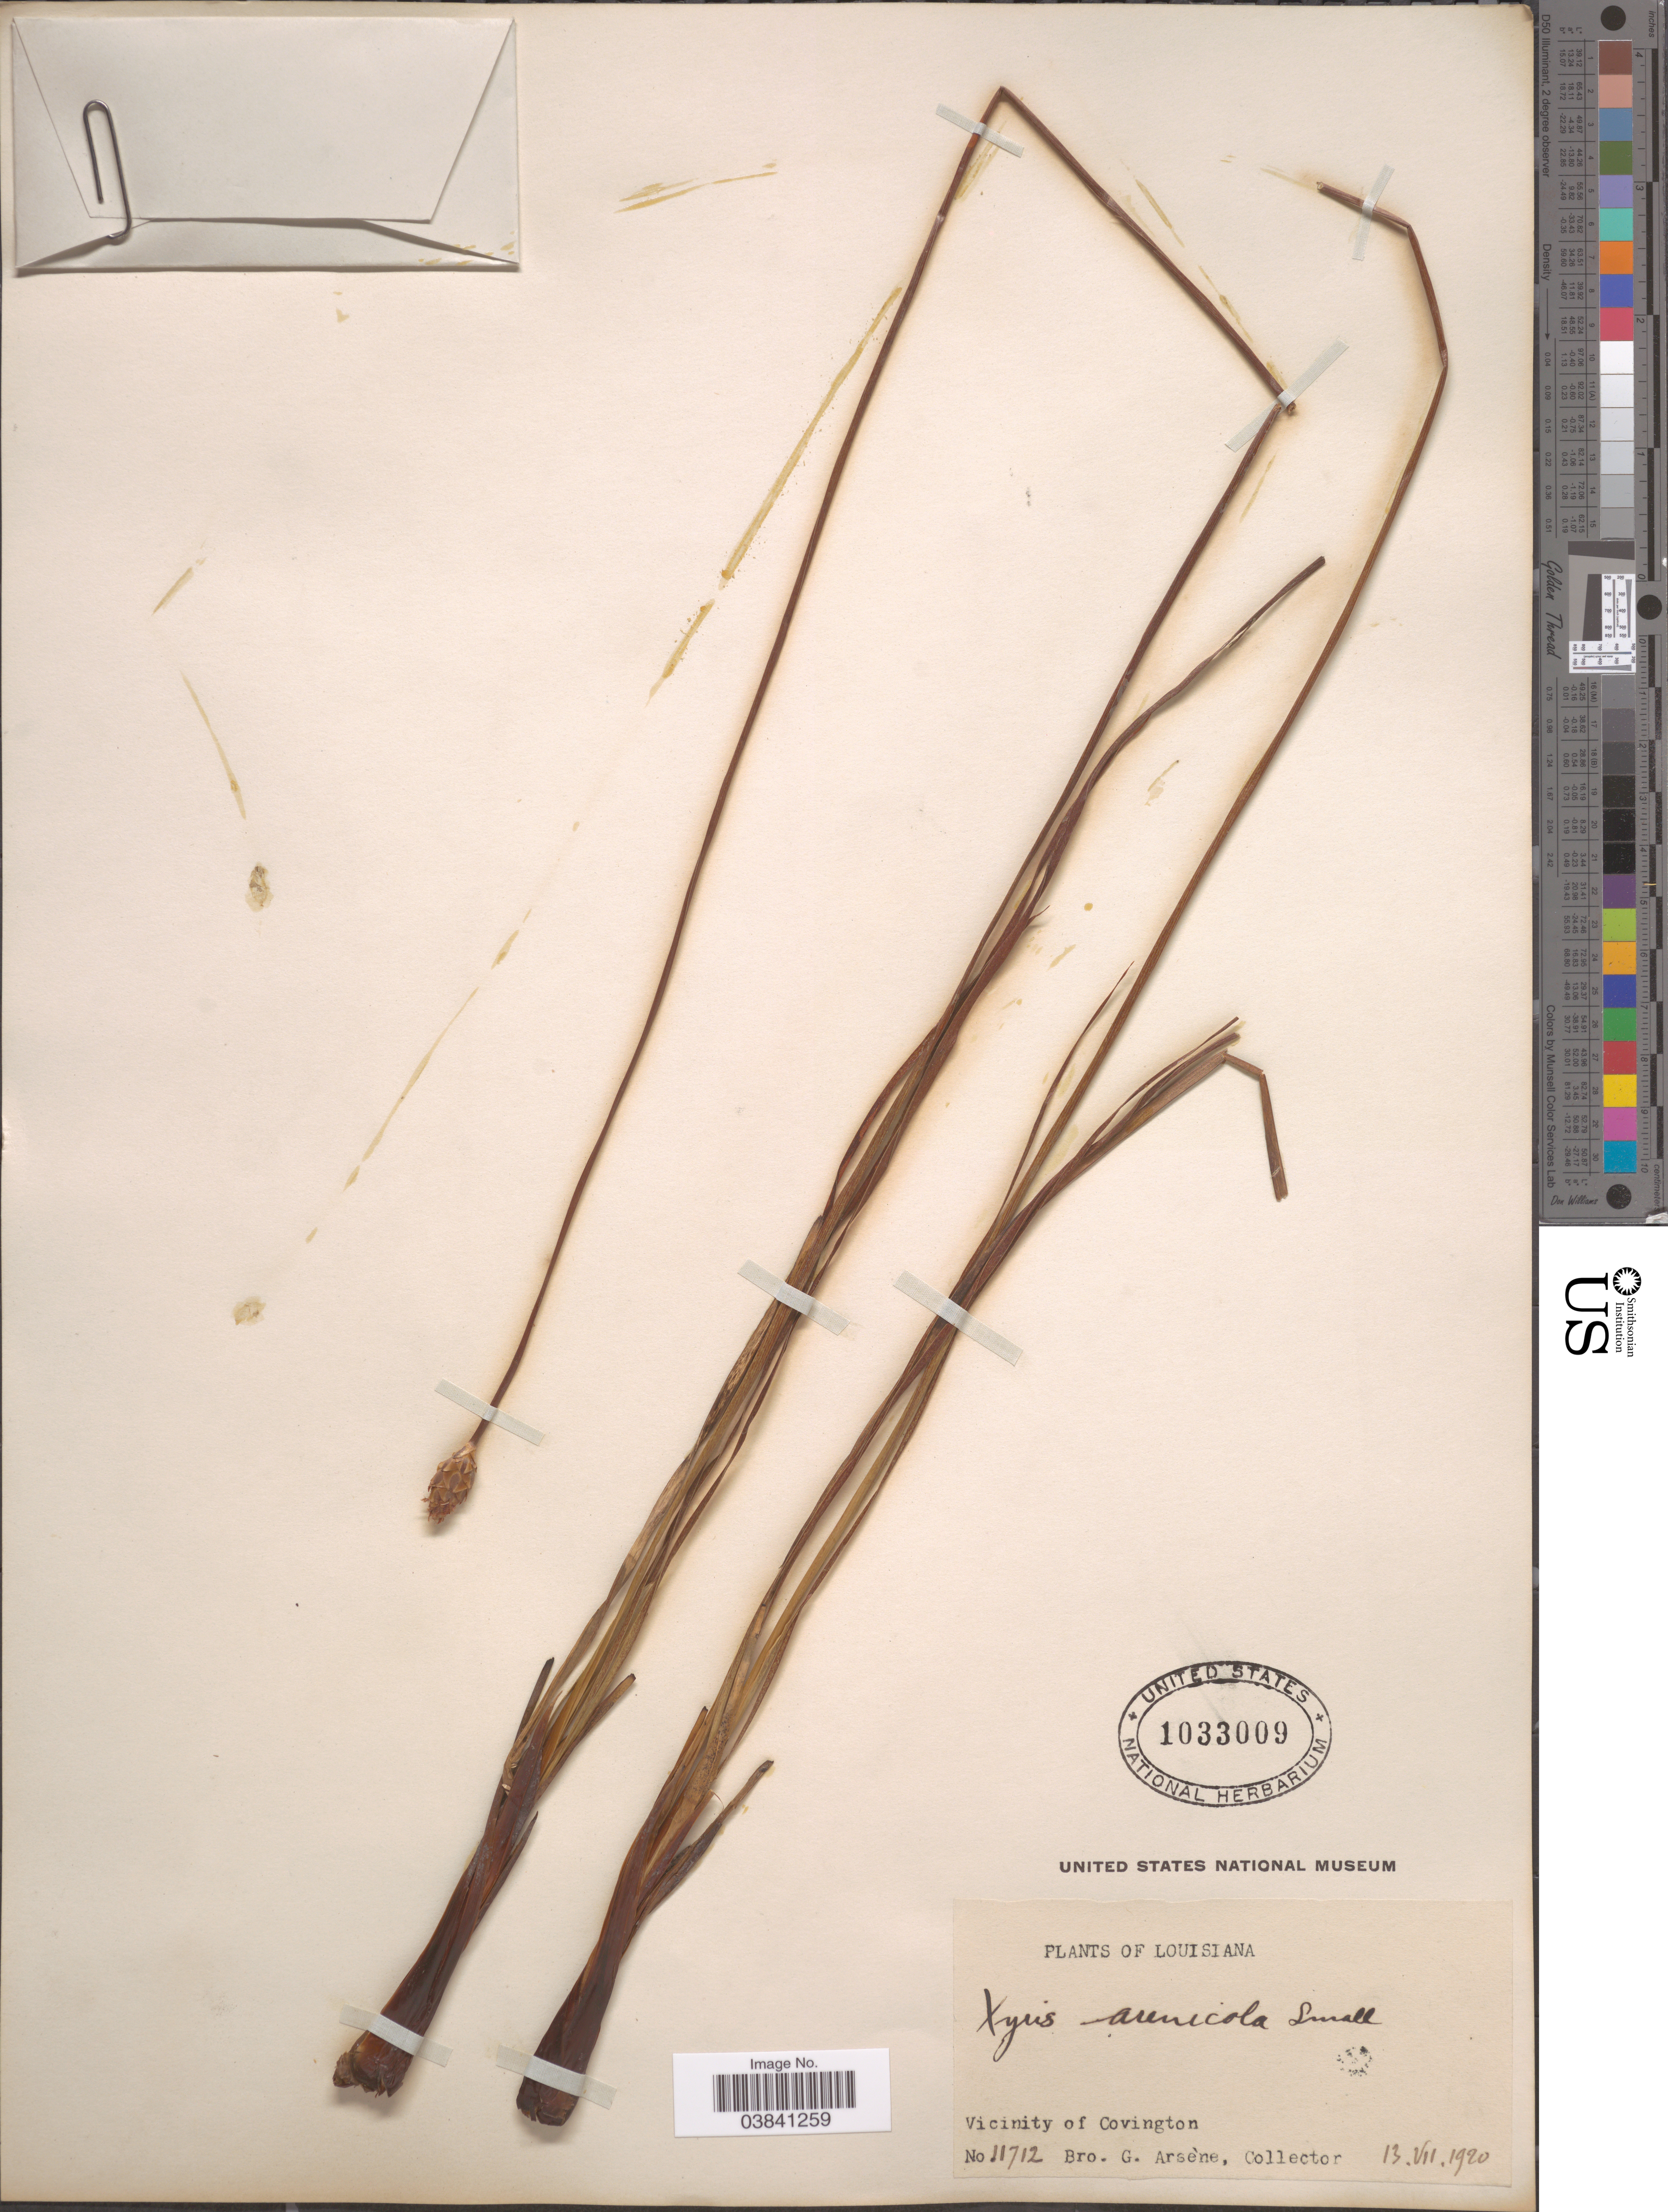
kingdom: Plantae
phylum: Tracheophyta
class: Liliopsida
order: Poales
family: Xyridaceae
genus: Xyris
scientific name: Xyris caroliniana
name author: Walter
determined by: Strong, Mark T., (BOT), Smithsonian Institution - National Museum of Natural History (UNITED STATES)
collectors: Bro. G. Arsène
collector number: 11712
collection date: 1920-07-13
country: United States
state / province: Louisiana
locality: Vicinity of Covington.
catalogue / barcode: US 1033009